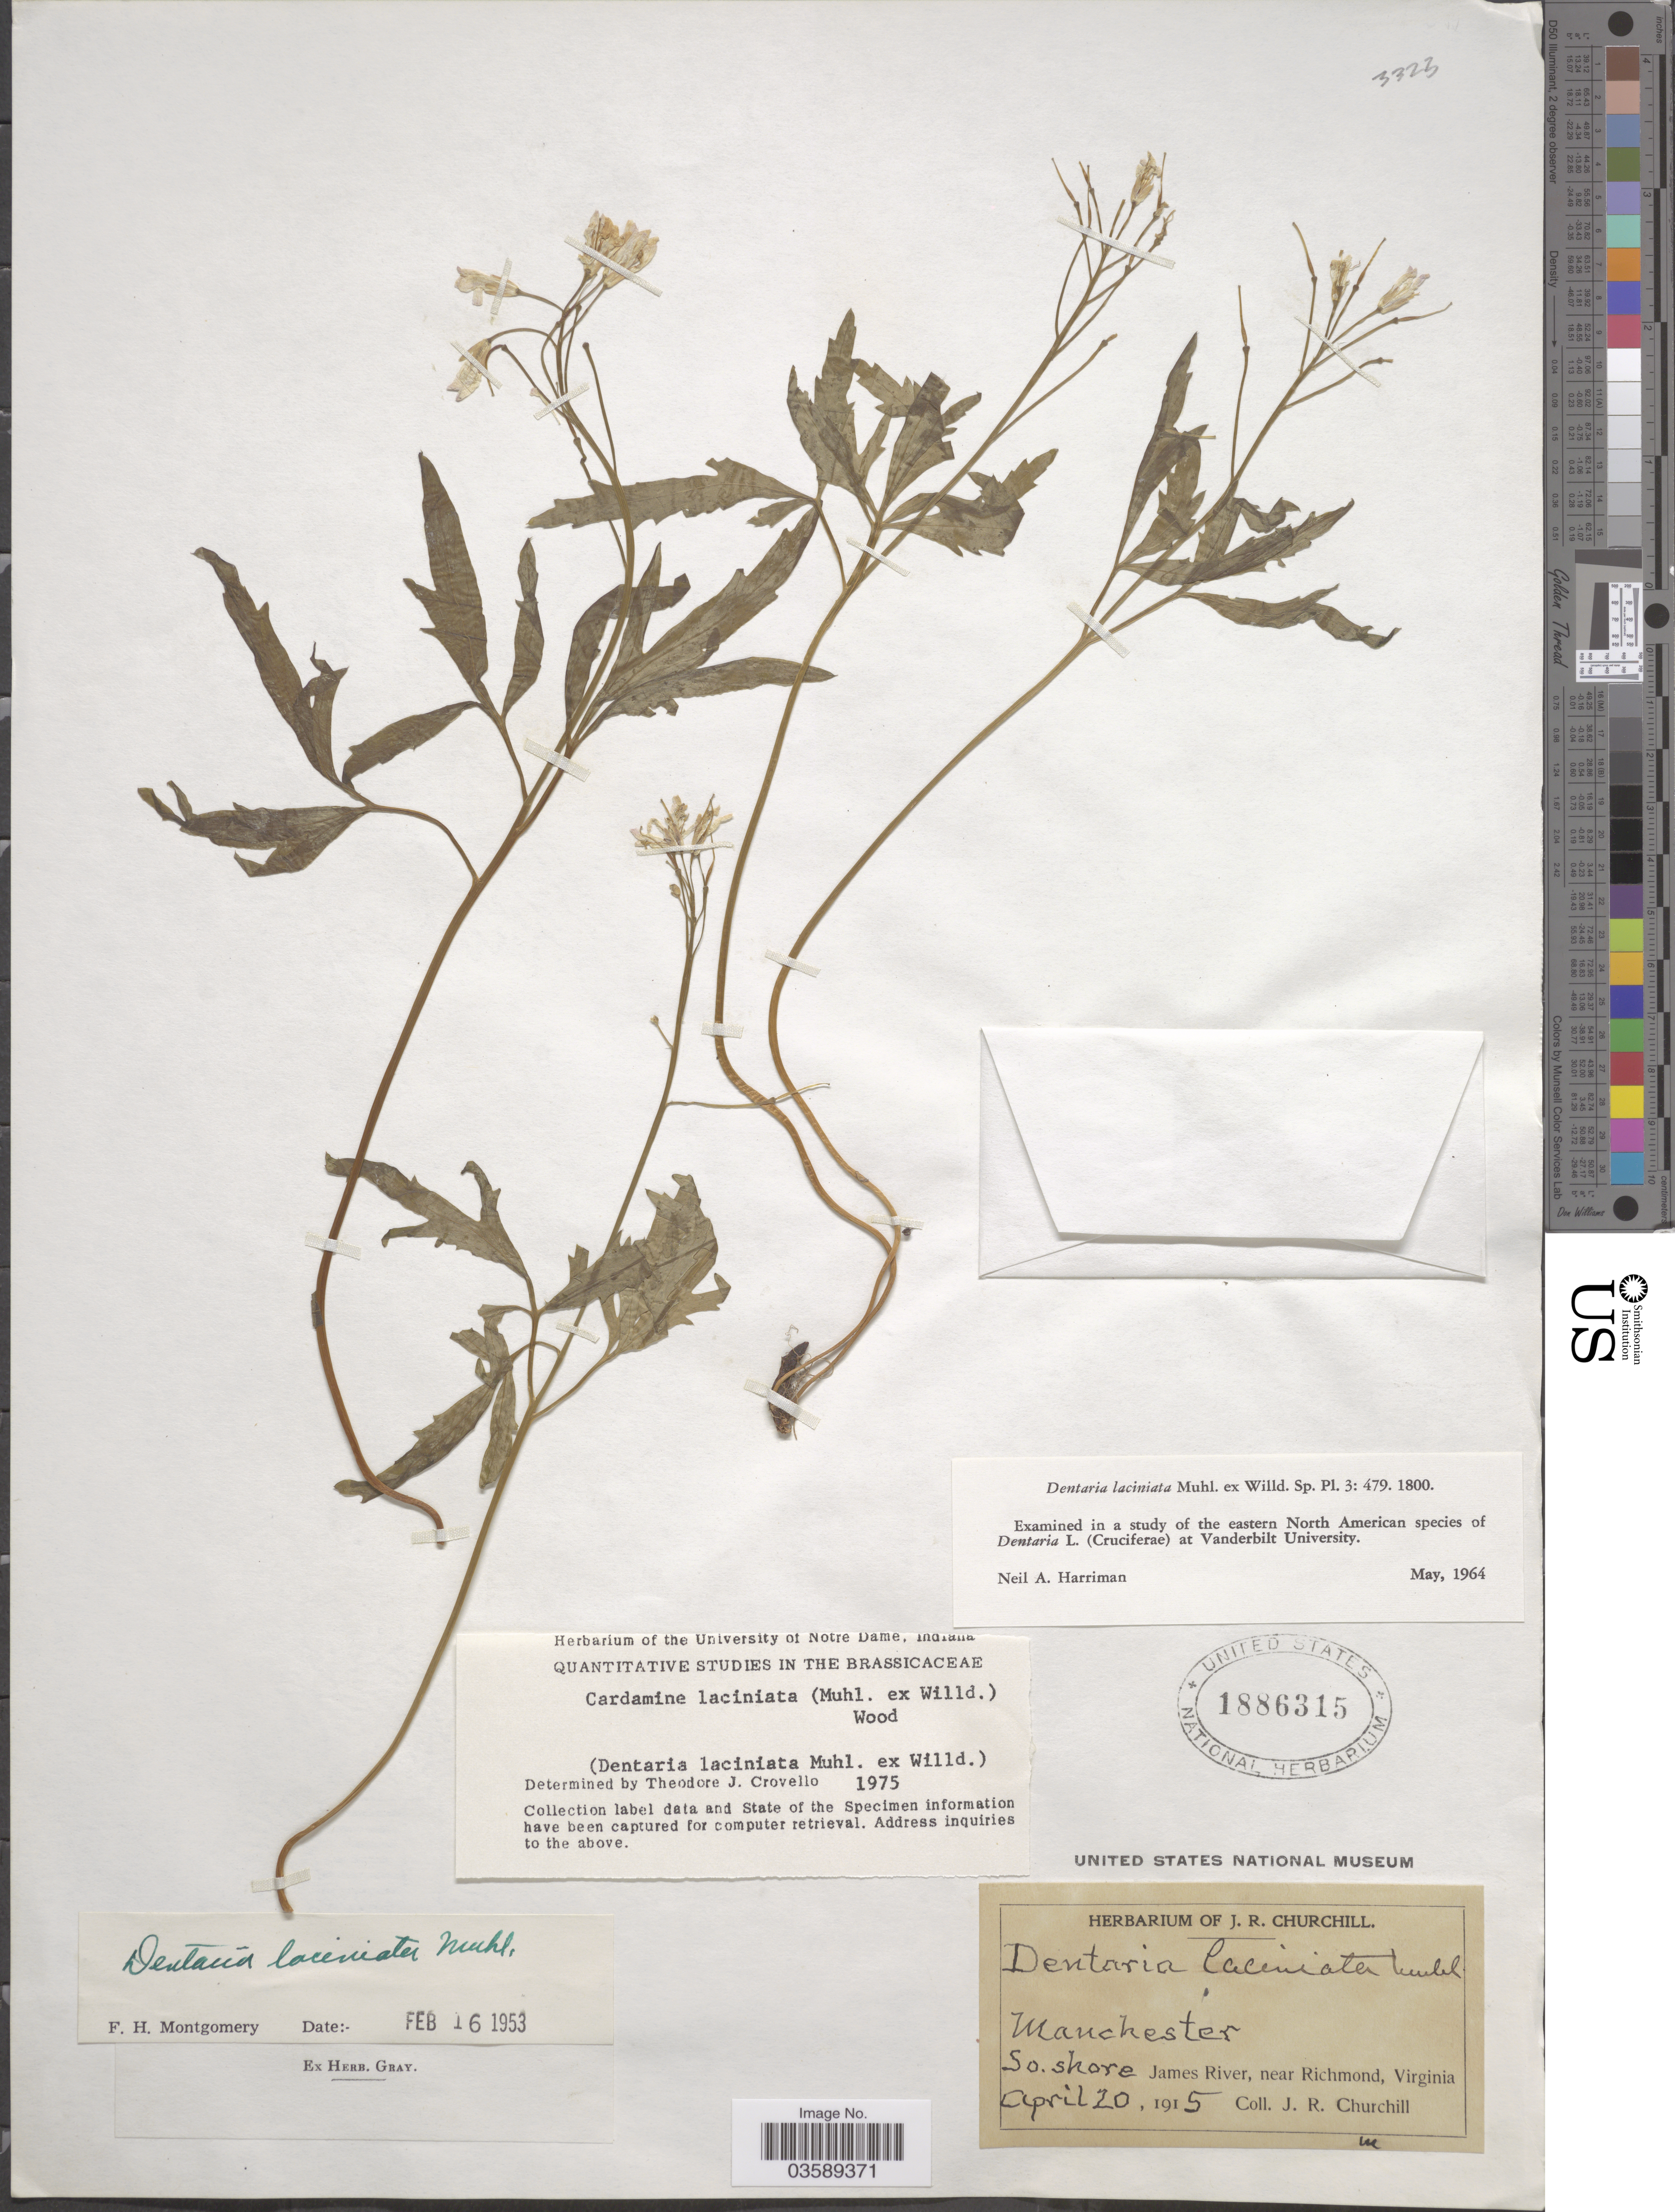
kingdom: Plantae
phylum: Tracheophyta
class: Magnoliopsida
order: Brassicales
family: Brassicaceae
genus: Cardamine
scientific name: Cardamine laciniata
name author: (Hook.) Steud.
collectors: J. Churchill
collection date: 1915-04-20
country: United States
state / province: Virginia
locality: Manchester. So. shore James River, near Richmond.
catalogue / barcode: US 1886315